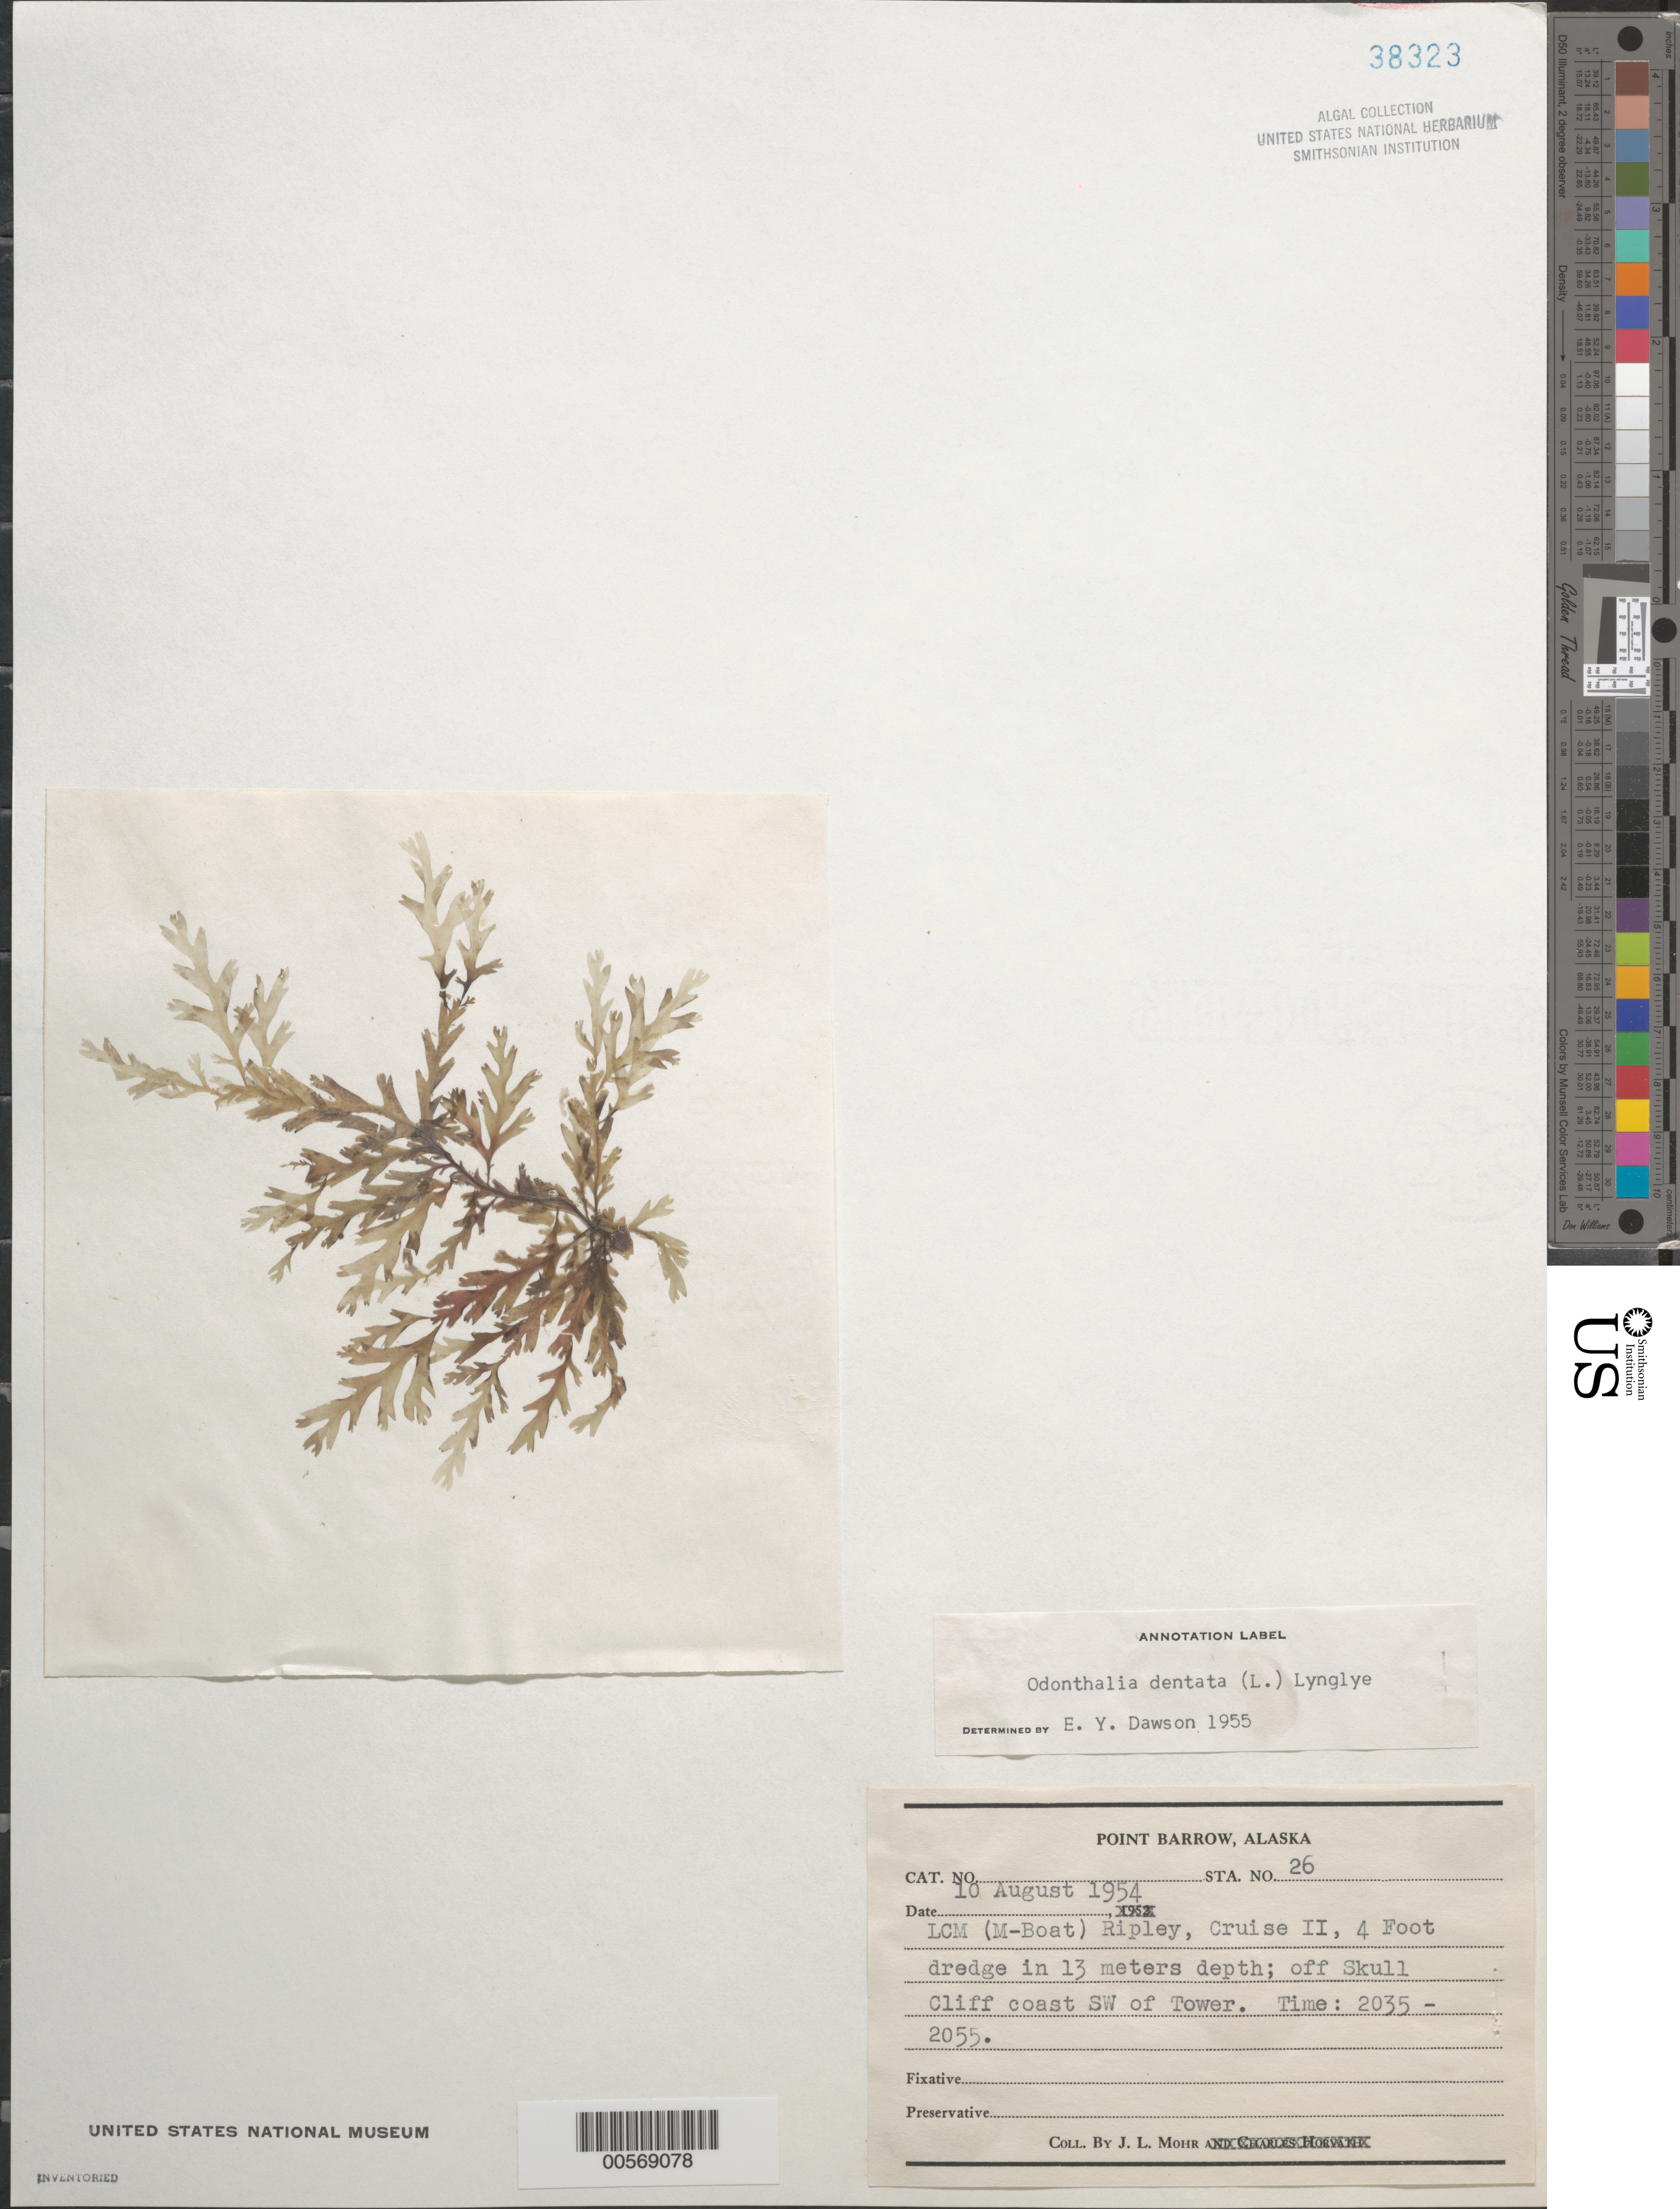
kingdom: Plantae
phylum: Rhodophyta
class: Florideophyceae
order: Ceramiales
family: Rhodomelaceae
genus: Odonthalia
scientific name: Odonthalia dentata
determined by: Dawson, E. Y.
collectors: J. Mohr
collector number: Station 26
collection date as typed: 10 Aug 1954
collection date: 1954-08-10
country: United States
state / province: Alaska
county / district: North Slope Division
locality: Point Barrow, off Skull Cliff, southwest of tower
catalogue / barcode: US 38323